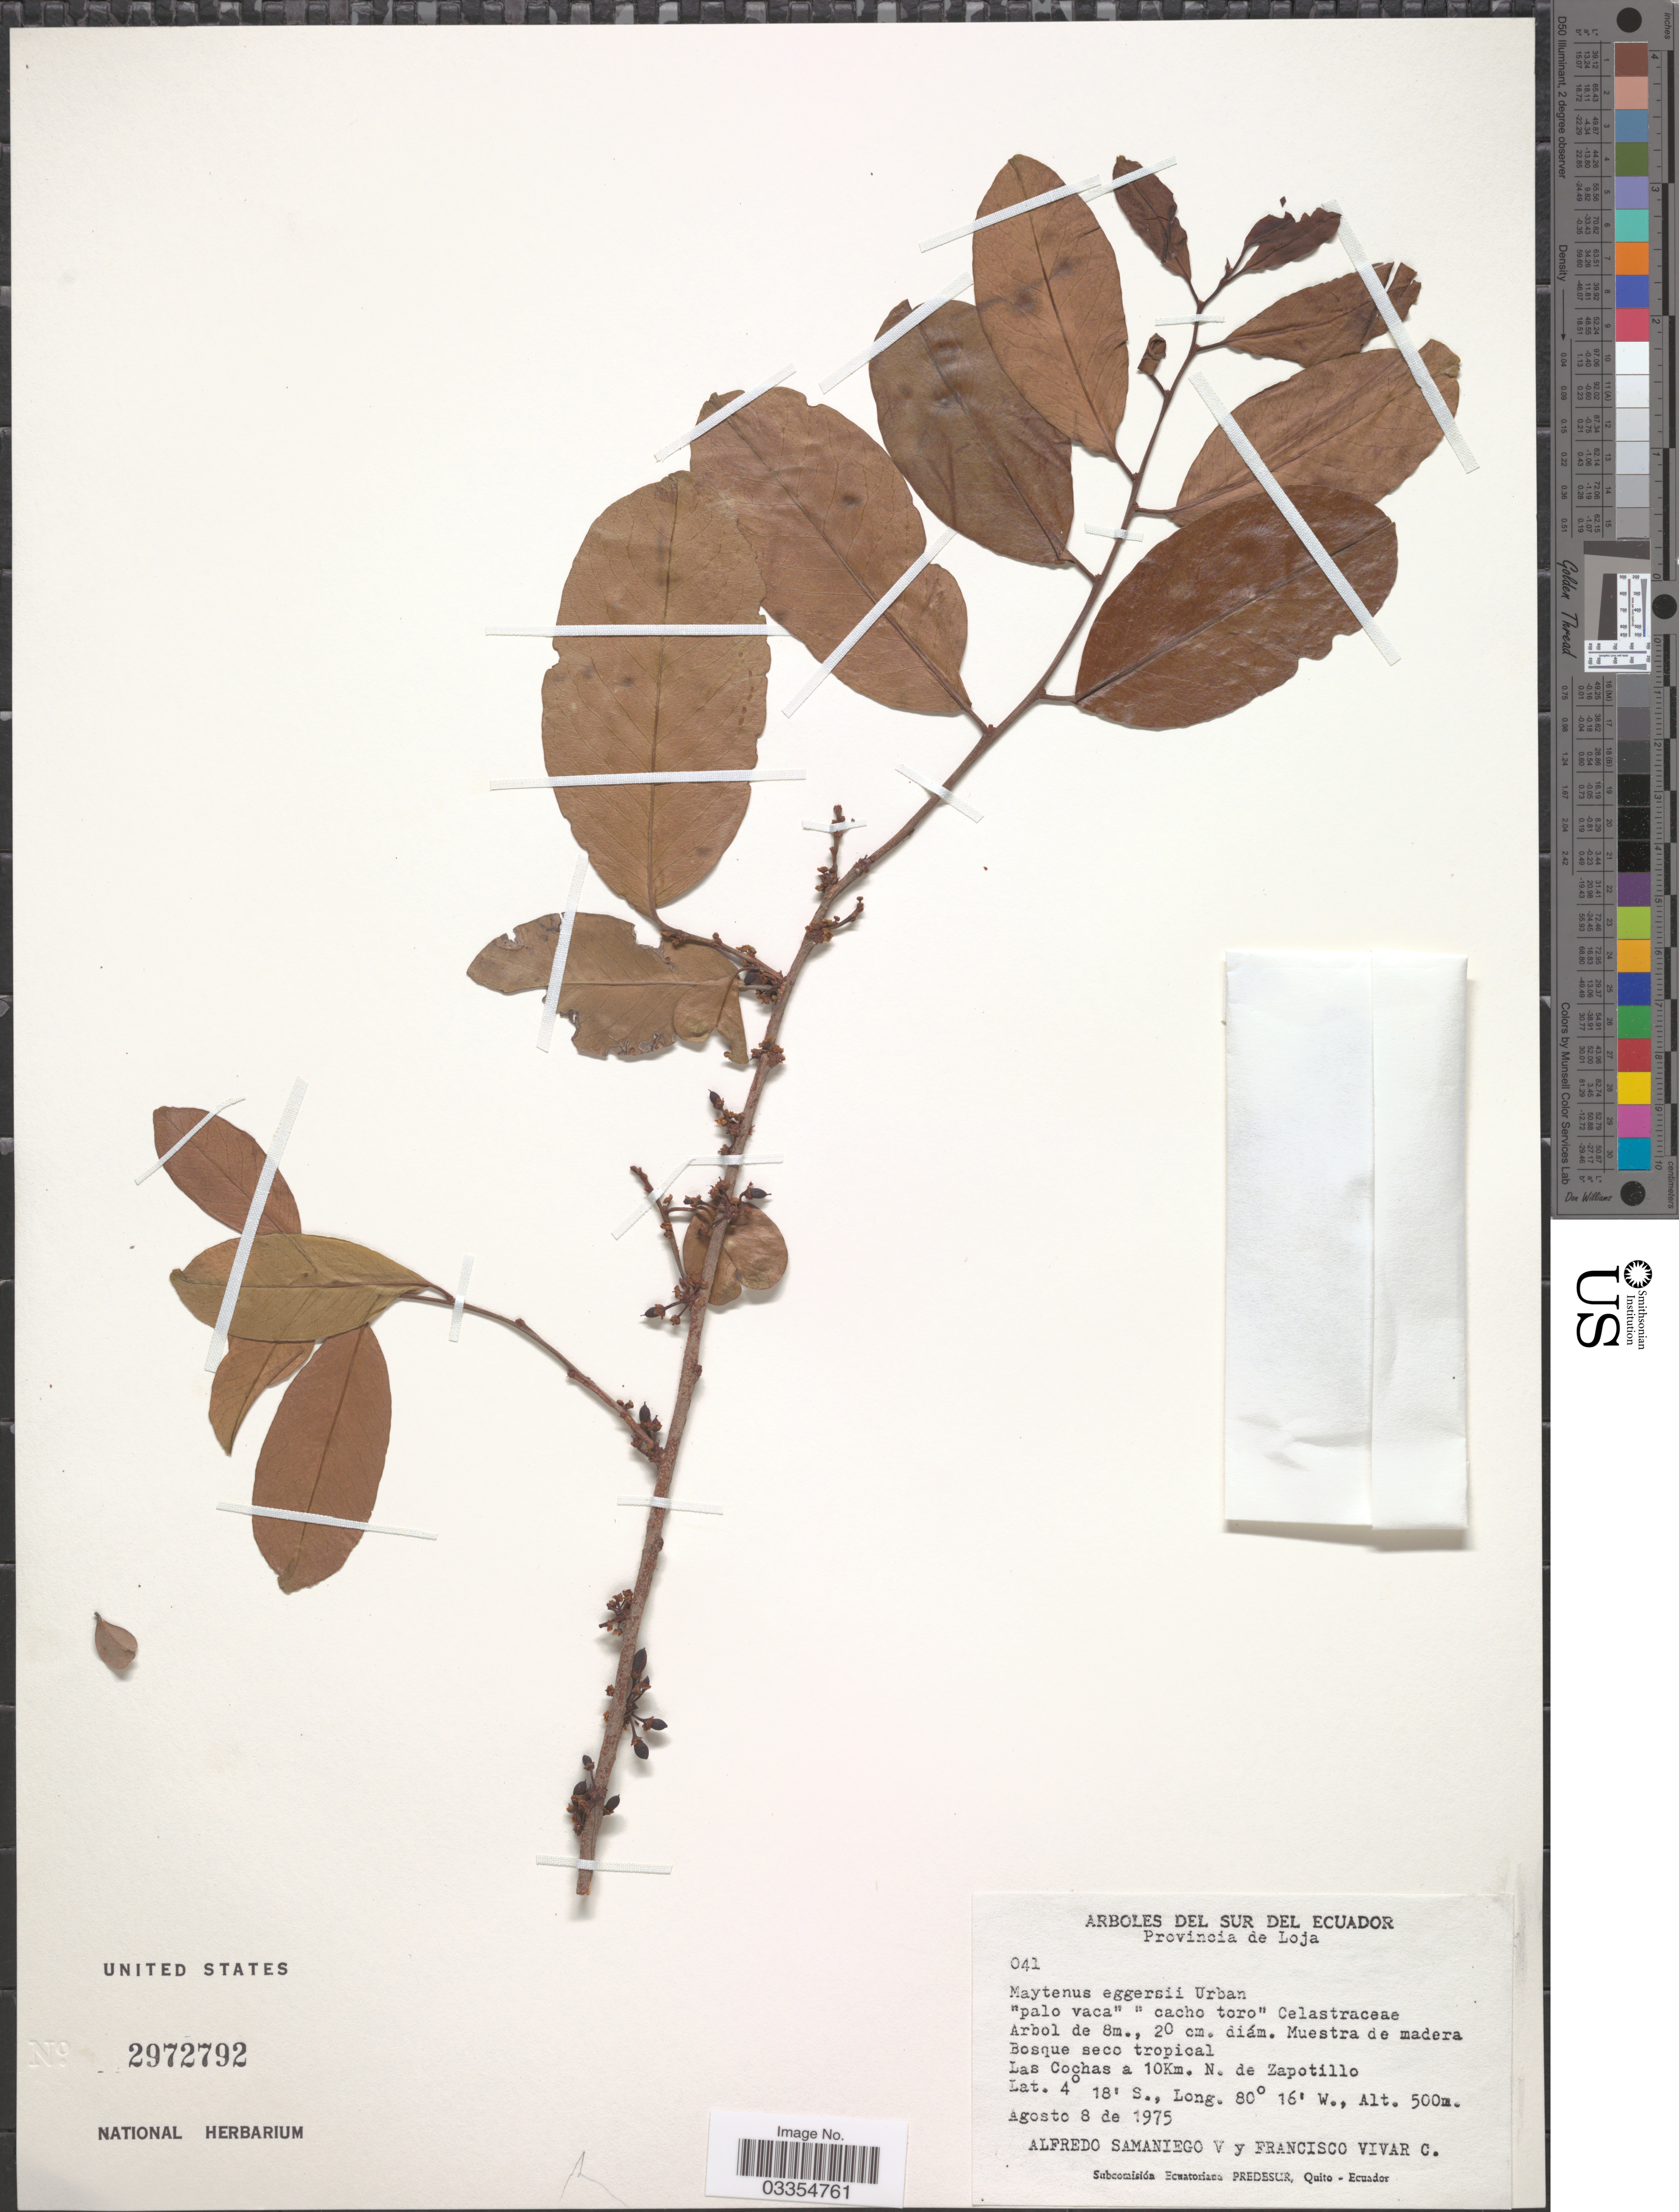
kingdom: Plantae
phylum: Tracheophyta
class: Magnoliopsida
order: Celastrales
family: Celastraceae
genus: Maytenus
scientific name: Maytenus eggersii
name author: Loes.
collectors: A. V. Samaniego & F. A. Vivar C.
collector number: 041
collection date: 1975-08-08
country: Ecuador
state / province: Loja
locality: Sur del Ecuador. Las Cochas a 10Km. N. de Zapotillo.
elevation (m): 500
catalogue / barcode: US 2972792